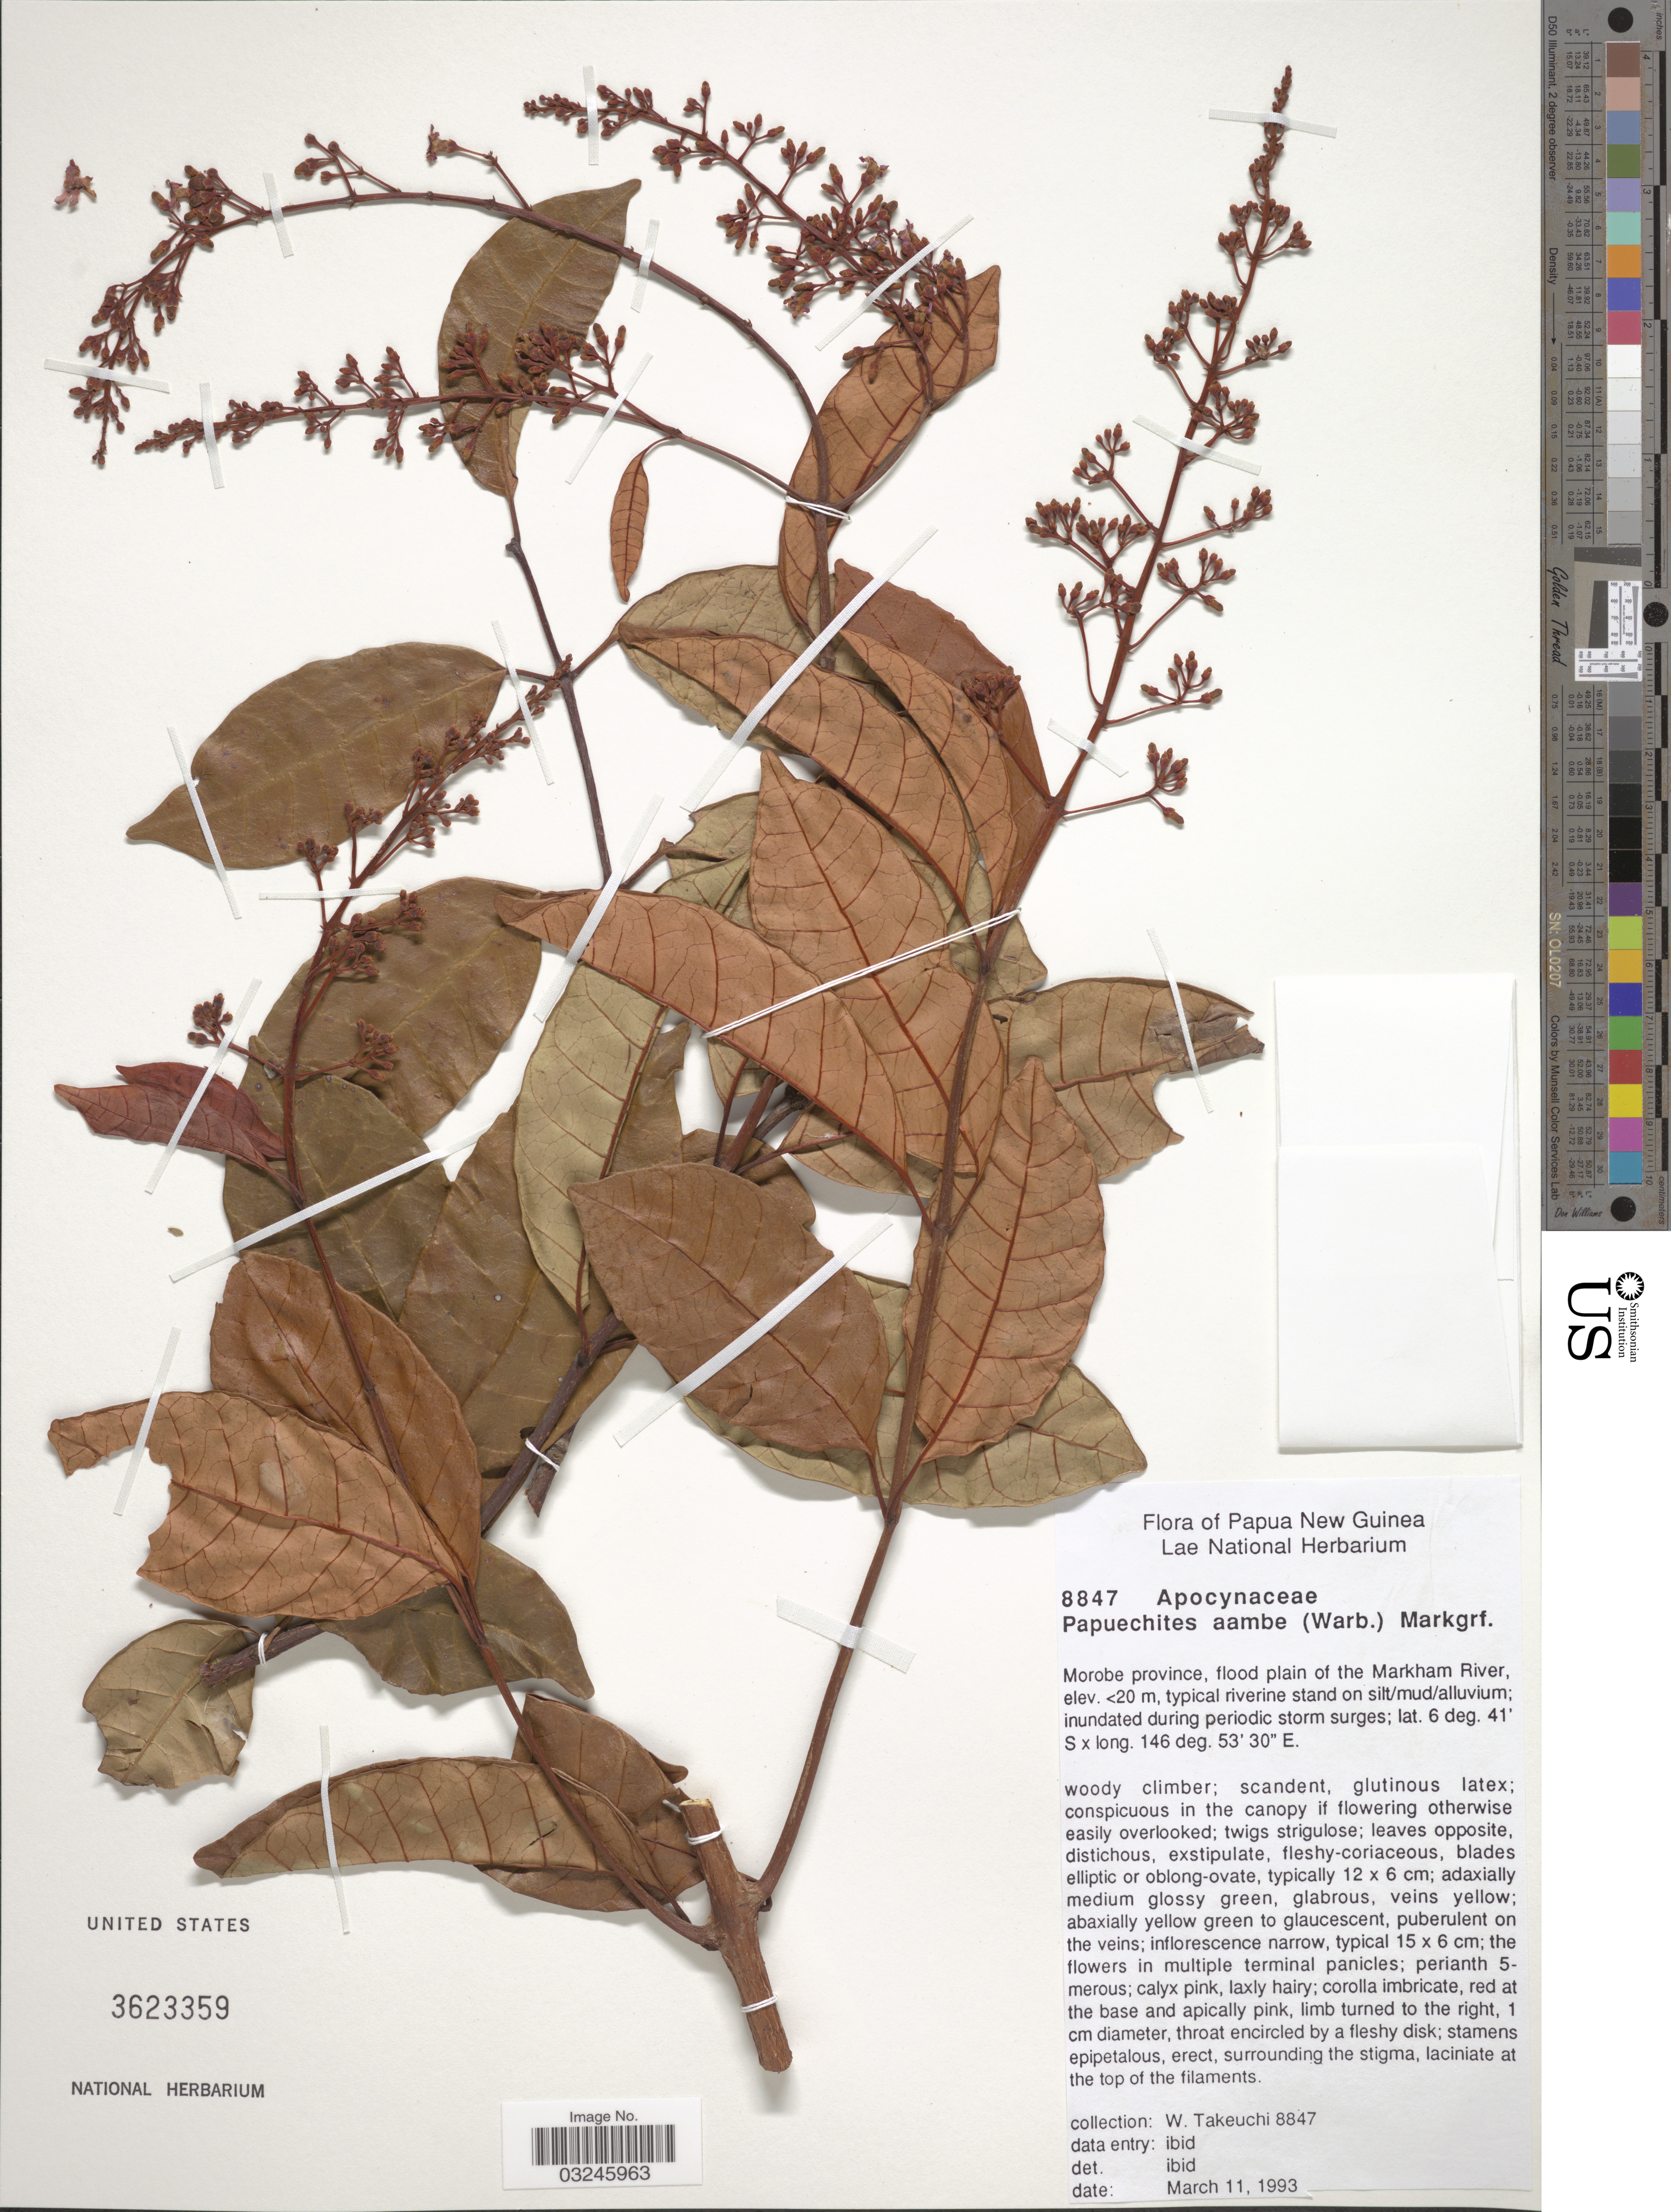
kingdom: Plantae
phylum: Tracheophyta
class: Magnoliopsida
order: Gentianales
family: Apocynaceae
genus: Papuechites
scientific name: Papuechites aambe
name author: (Warb.) Markgr.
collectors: W. Takeuchi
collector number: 8847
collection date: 1993-03-11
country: Papua New Guinea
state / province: Morobe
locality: Flood plain of the Markham River.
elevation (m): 20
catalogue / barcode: US 3623359